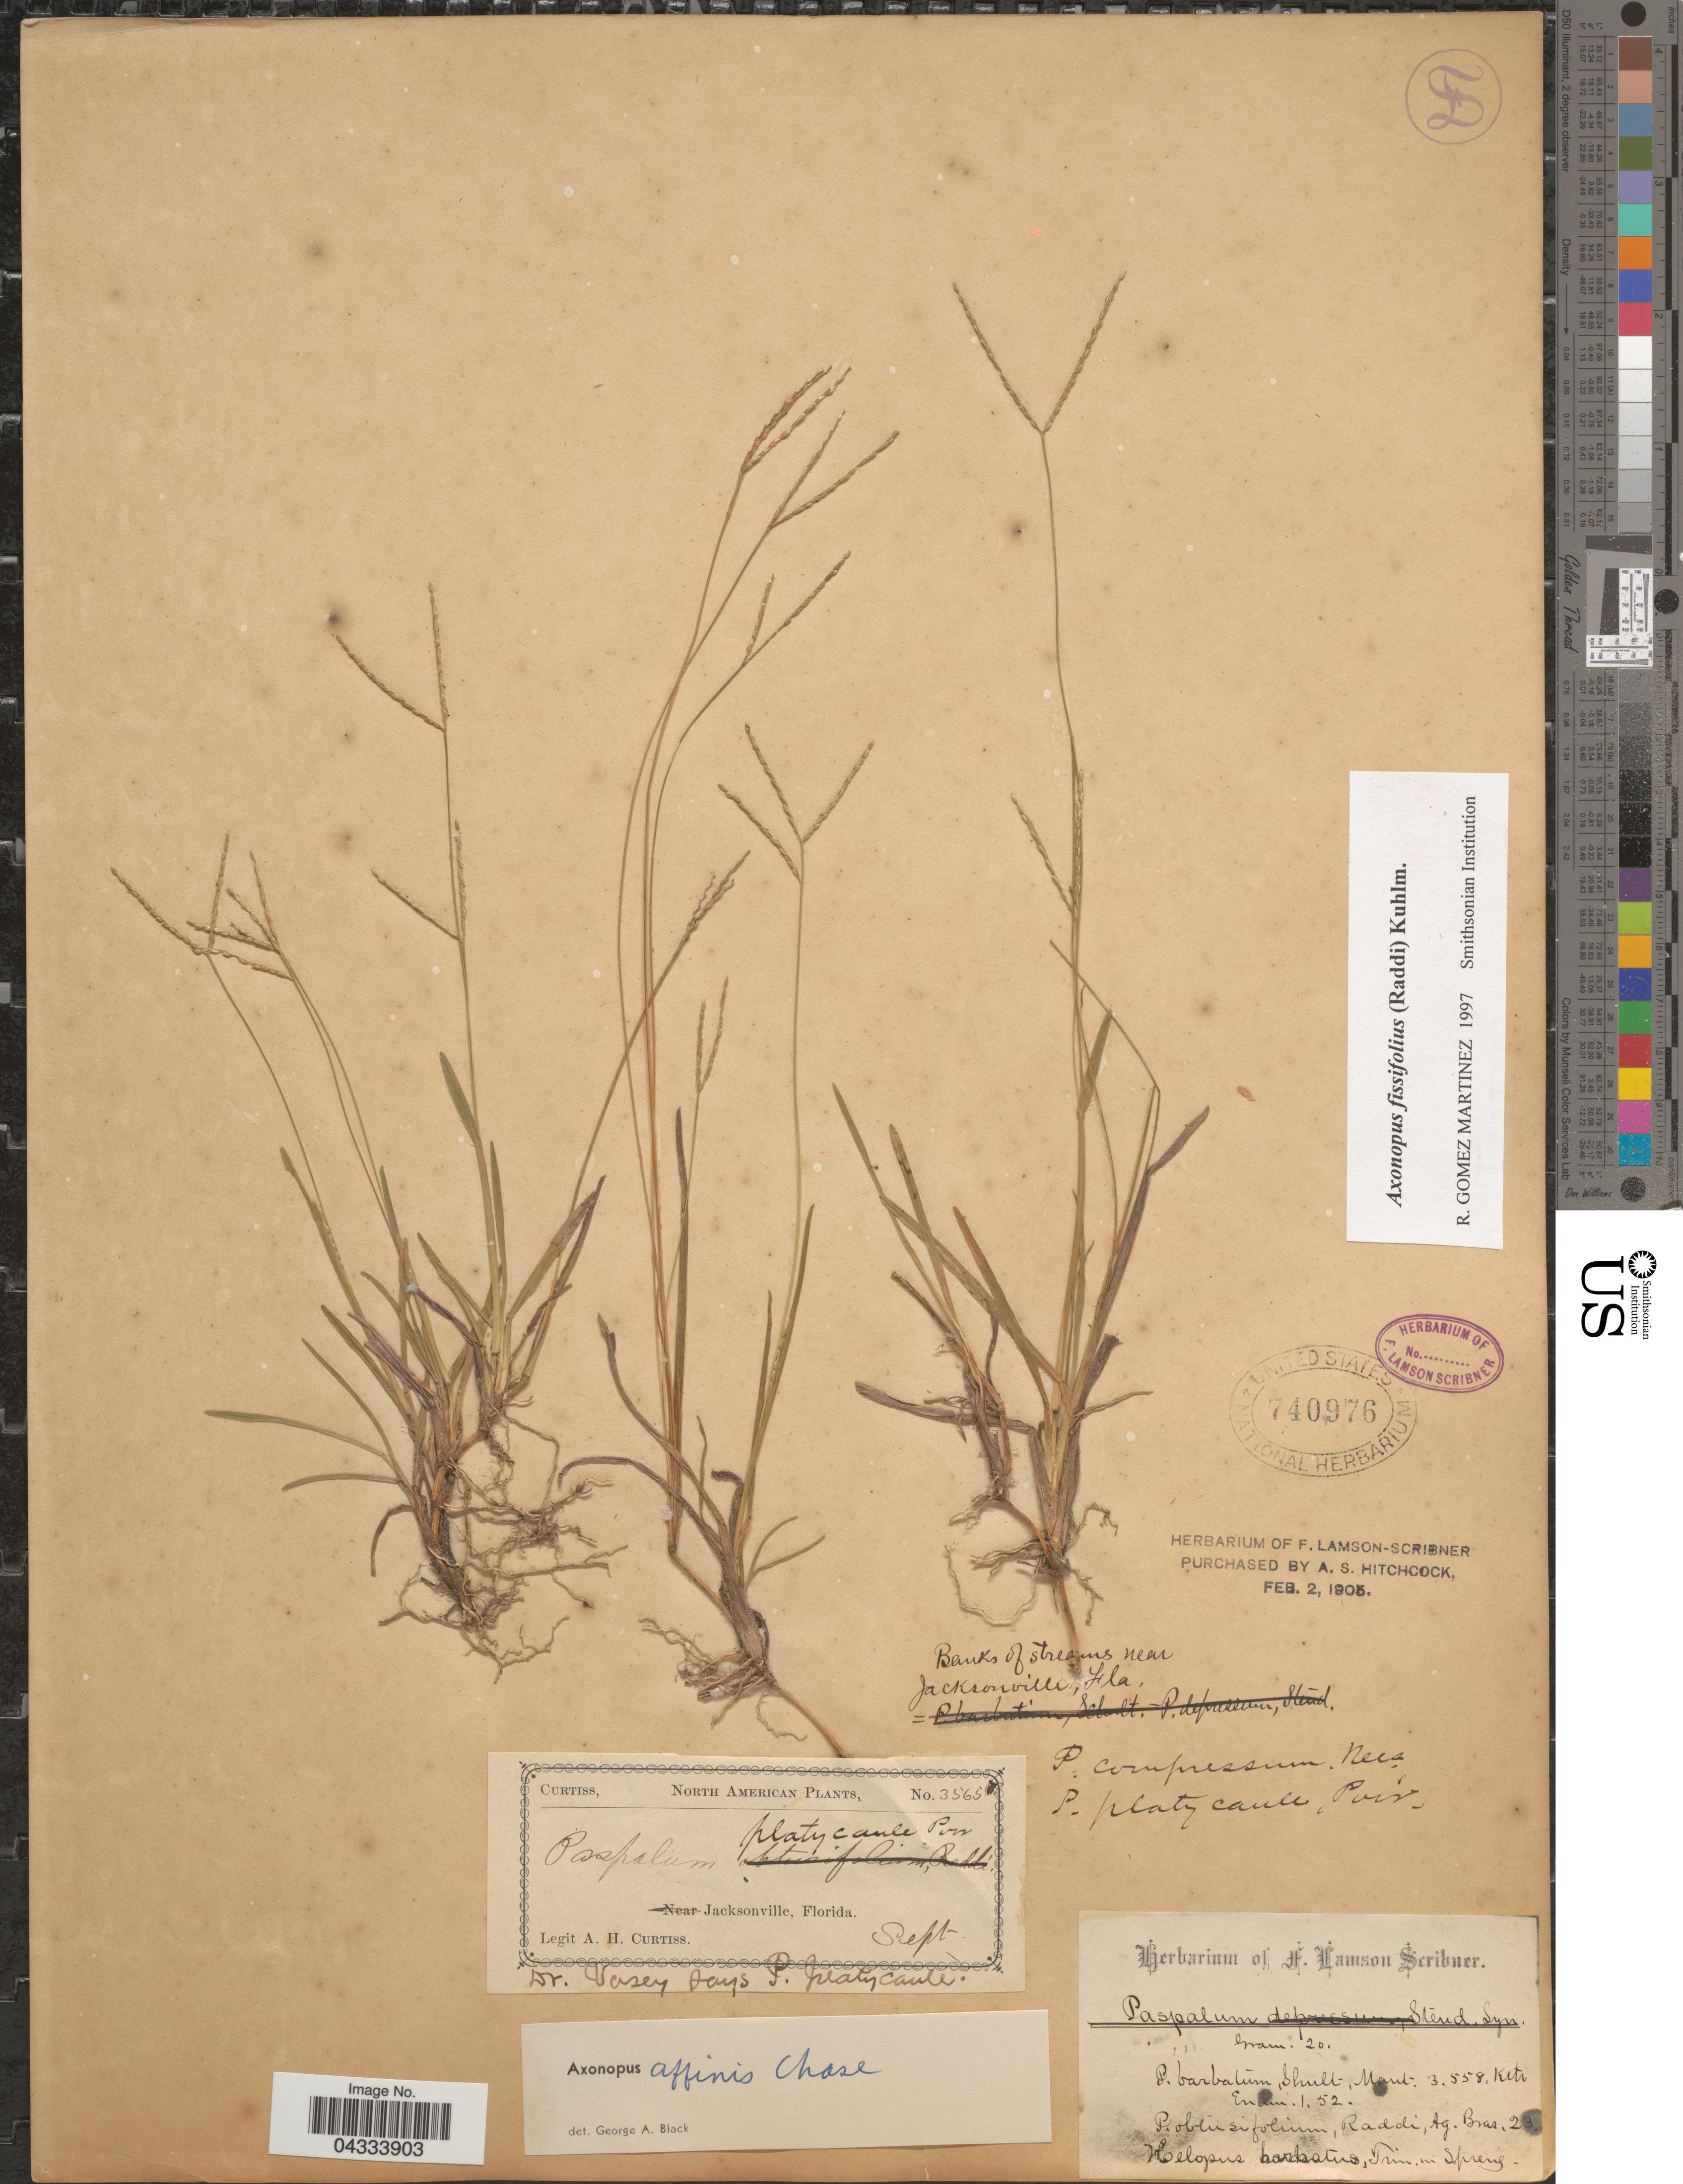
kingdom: Plantae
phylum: Tracheophyta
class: Liliopsida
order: Poales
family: Poaceae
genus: Axonopus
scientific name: Axonopus fissifolius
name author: (Raddi) Kuhlm.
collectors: A. H. Curtiss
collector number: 3565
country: United States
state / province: Florida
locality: Jacksonville.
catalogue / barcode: US 740976